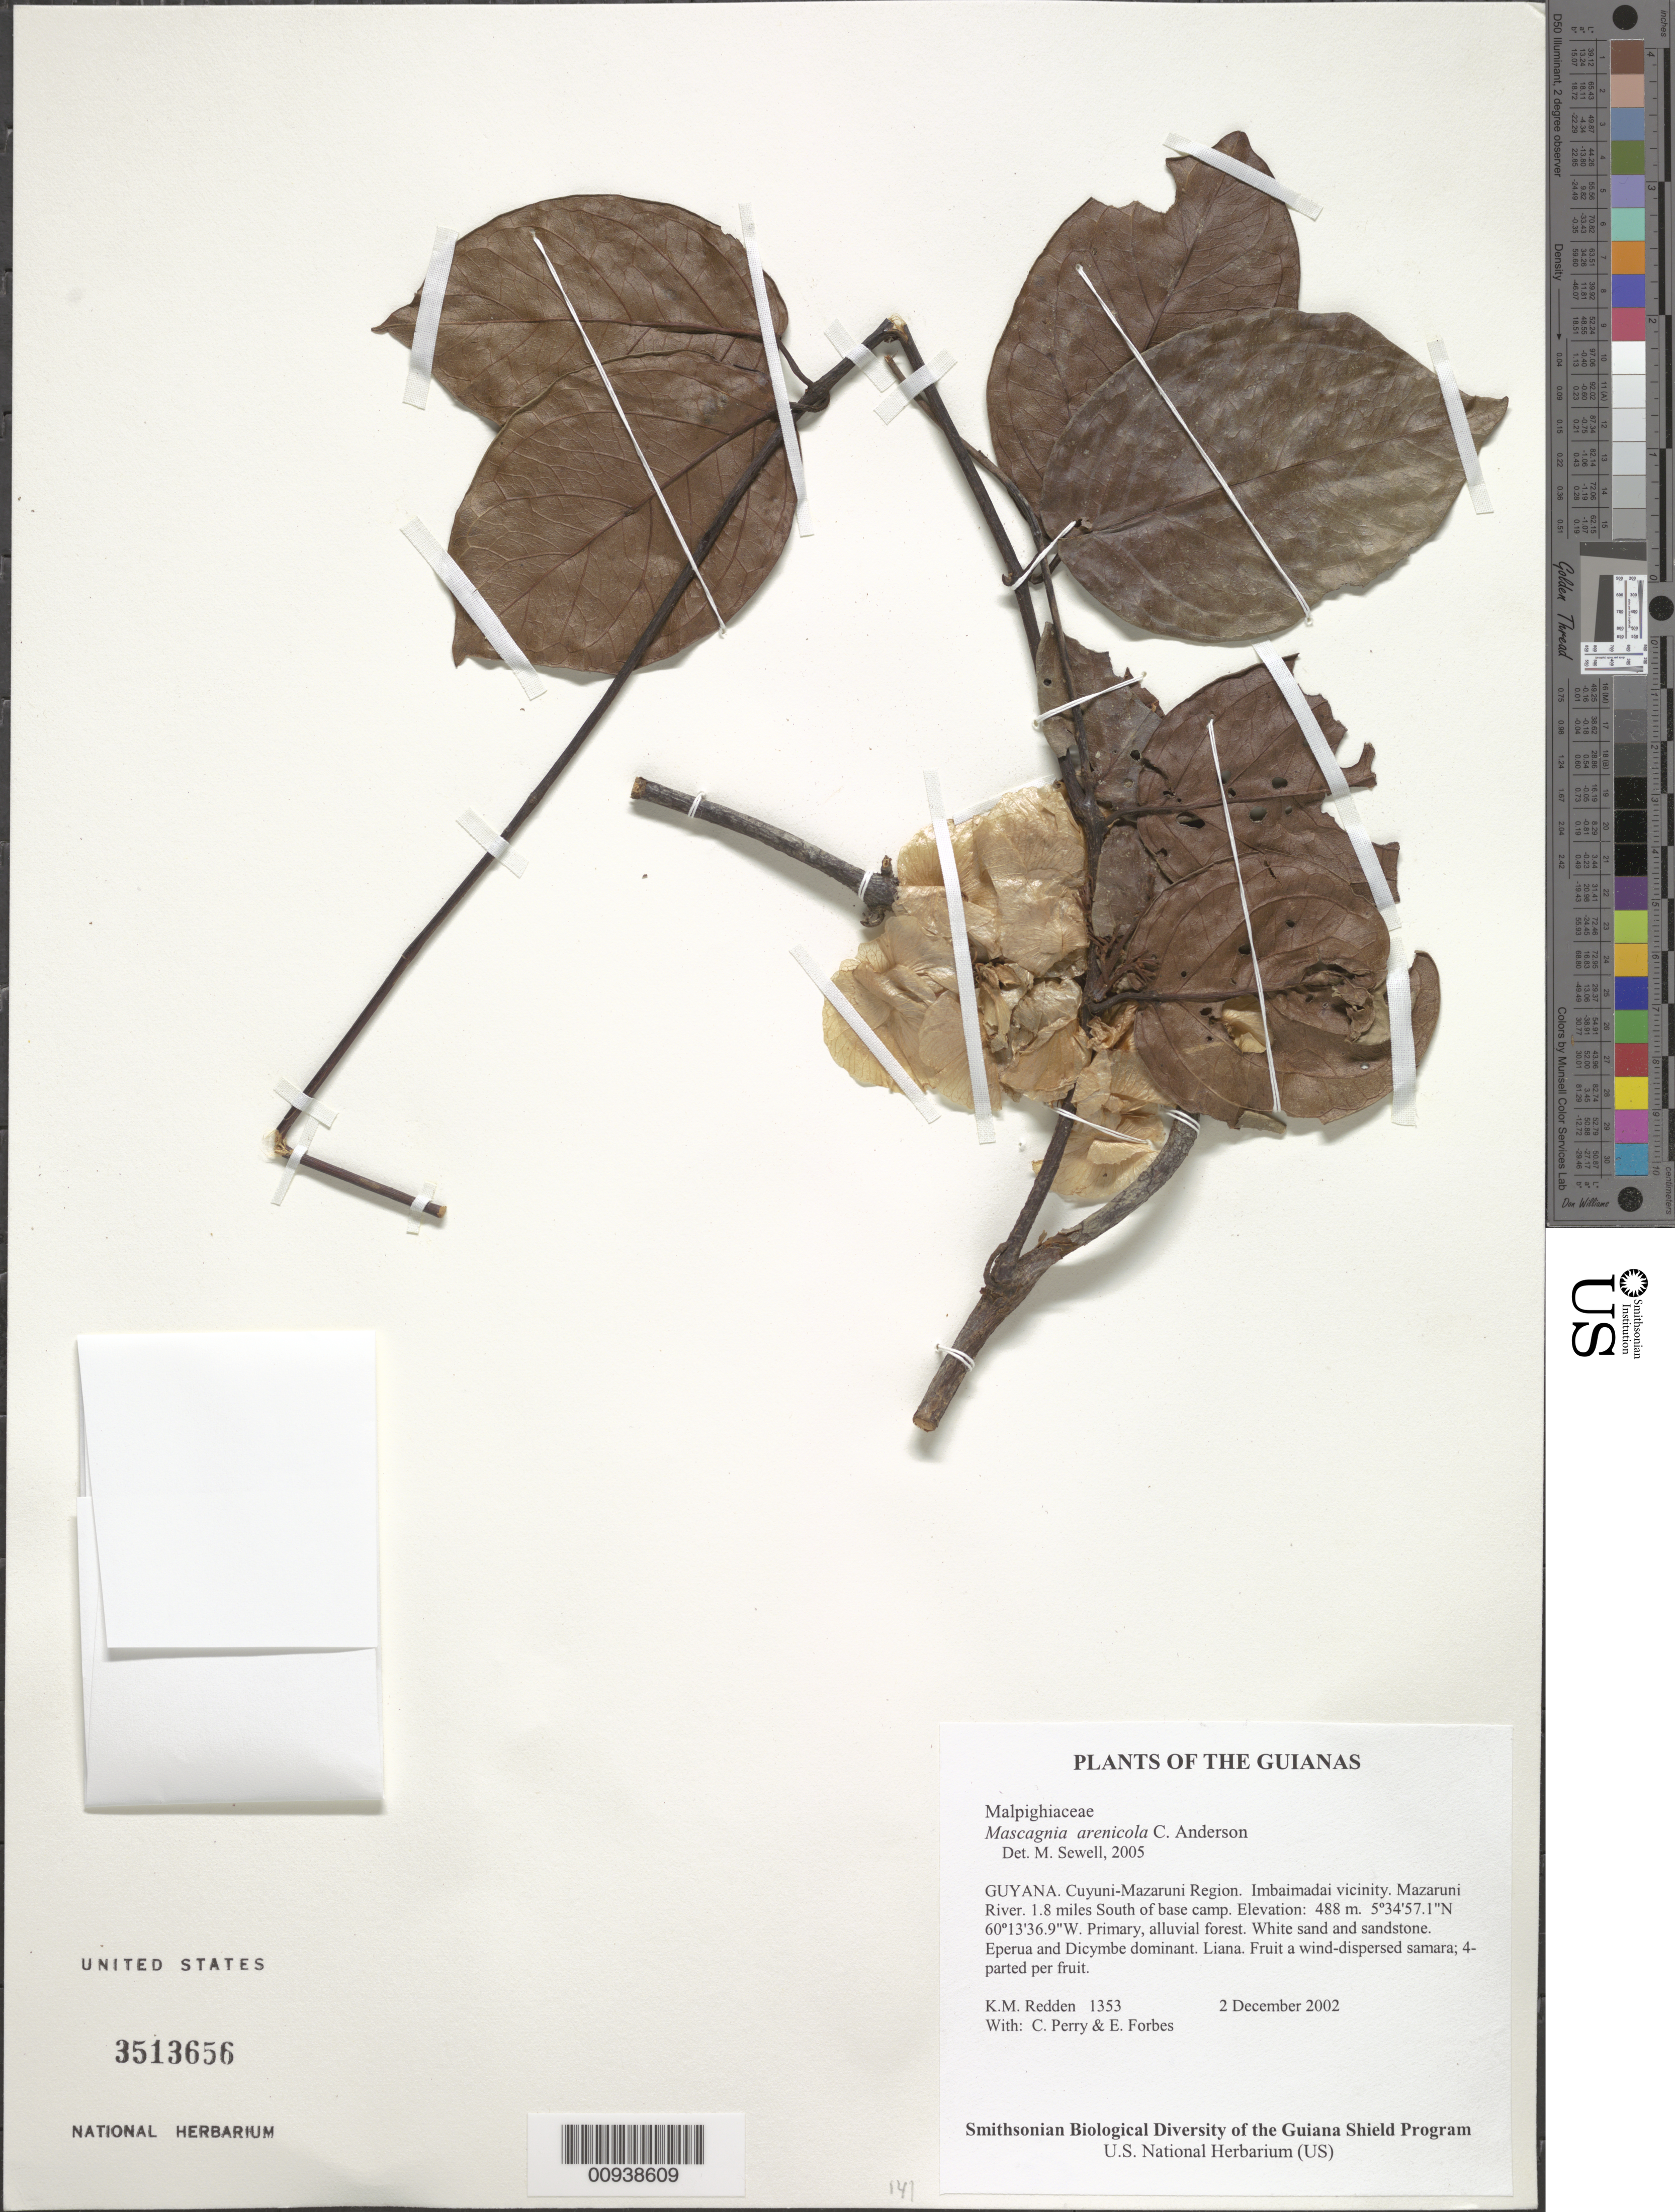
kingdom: Plantae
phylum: Tracheophyta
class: Magnoliopsida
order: Malpighiales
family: Malpighiaceae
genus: Mascagnia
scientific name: Mascagnia arenicola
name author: C.E. Anderson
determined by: Sewell, M.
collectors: K. M. Redden, C. Perry & E. Forbes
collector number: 1353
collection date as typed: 2 December 2002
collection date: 2002-12-02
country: Guyana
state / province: Cuyuni-Mazaruni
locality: Imbaimadai vicinity. Mazaruni River. 1.8 miles South of base camp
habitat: Primary, alluvial forest. White sand and sandstone. Eperua and Dicymbe dominant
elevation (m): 488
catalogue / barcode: US 3513656